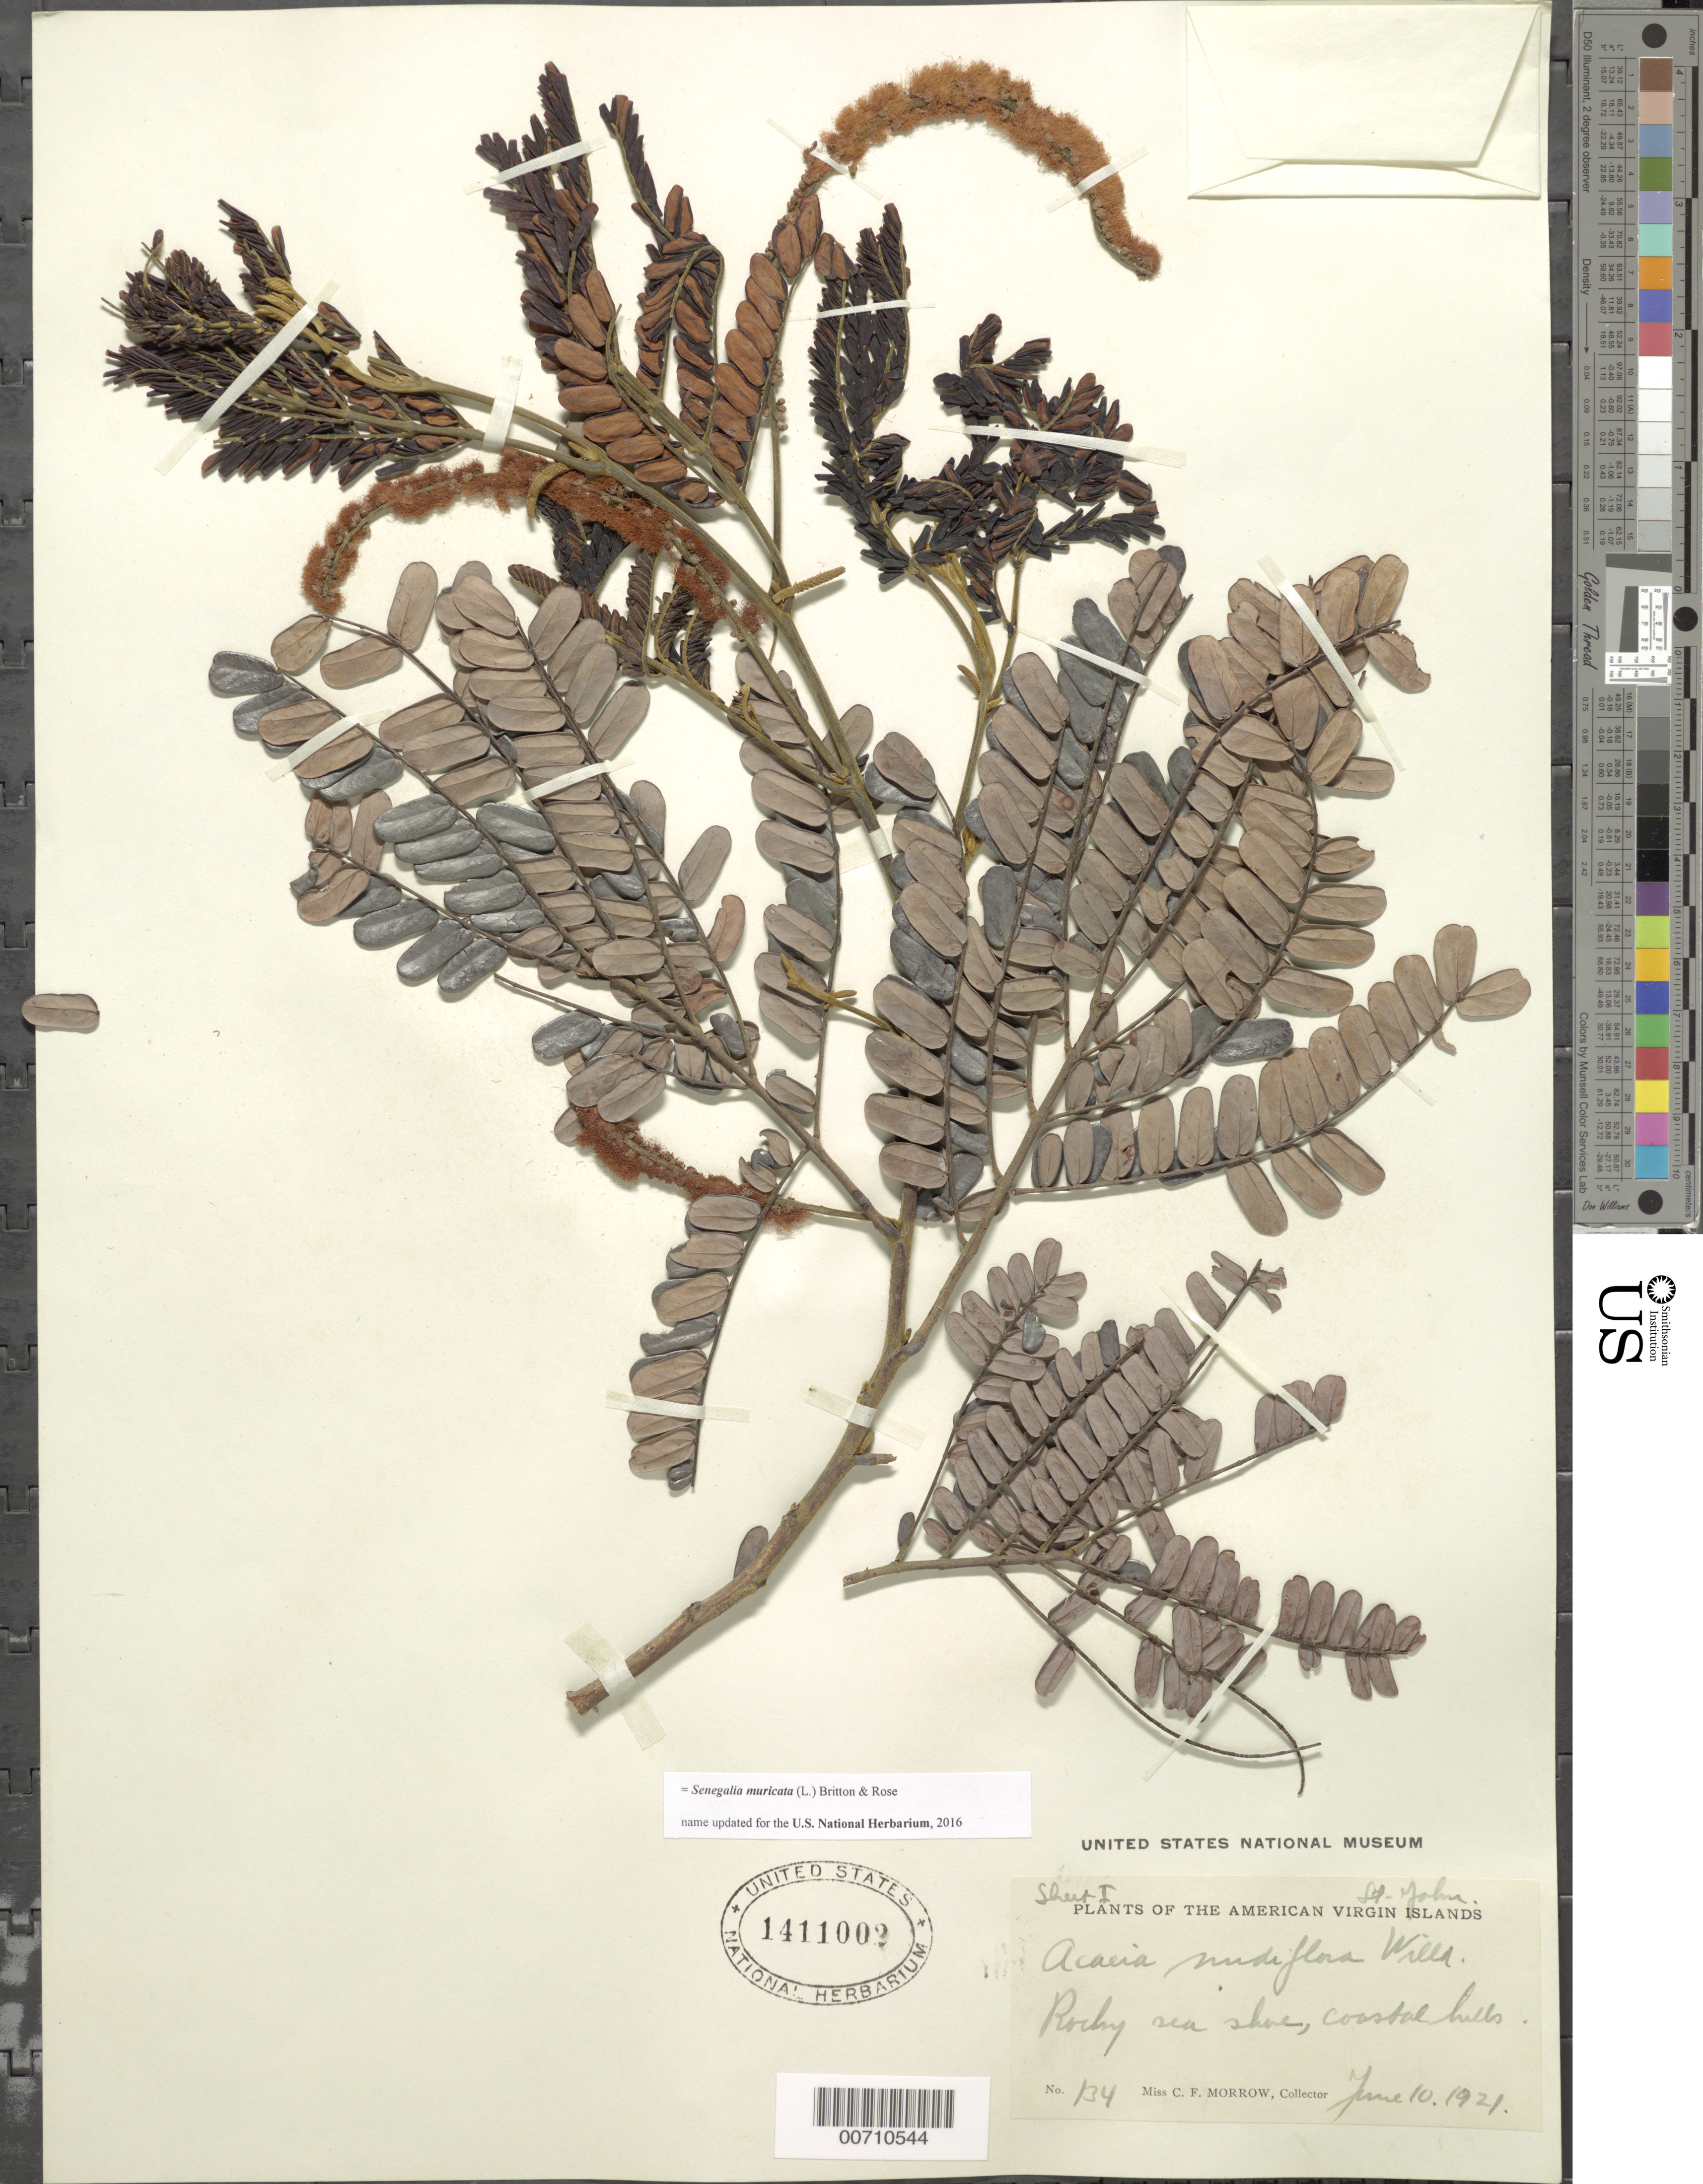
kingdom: Plantae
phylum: Tracheophyta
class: Magnoliopsida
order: Fabales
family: Fabaceae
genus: Parasenegalia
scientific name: Parasenegalia muricata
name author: (L.) Seigler & Ebinger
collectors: C. Morrow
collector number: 134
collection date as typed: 10 Jun 1921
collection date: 1921-06-10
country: U.S. Virgin Islands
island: St. John Island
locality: Coastal hills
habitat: Rocky sea shore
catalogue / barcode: US 1411002